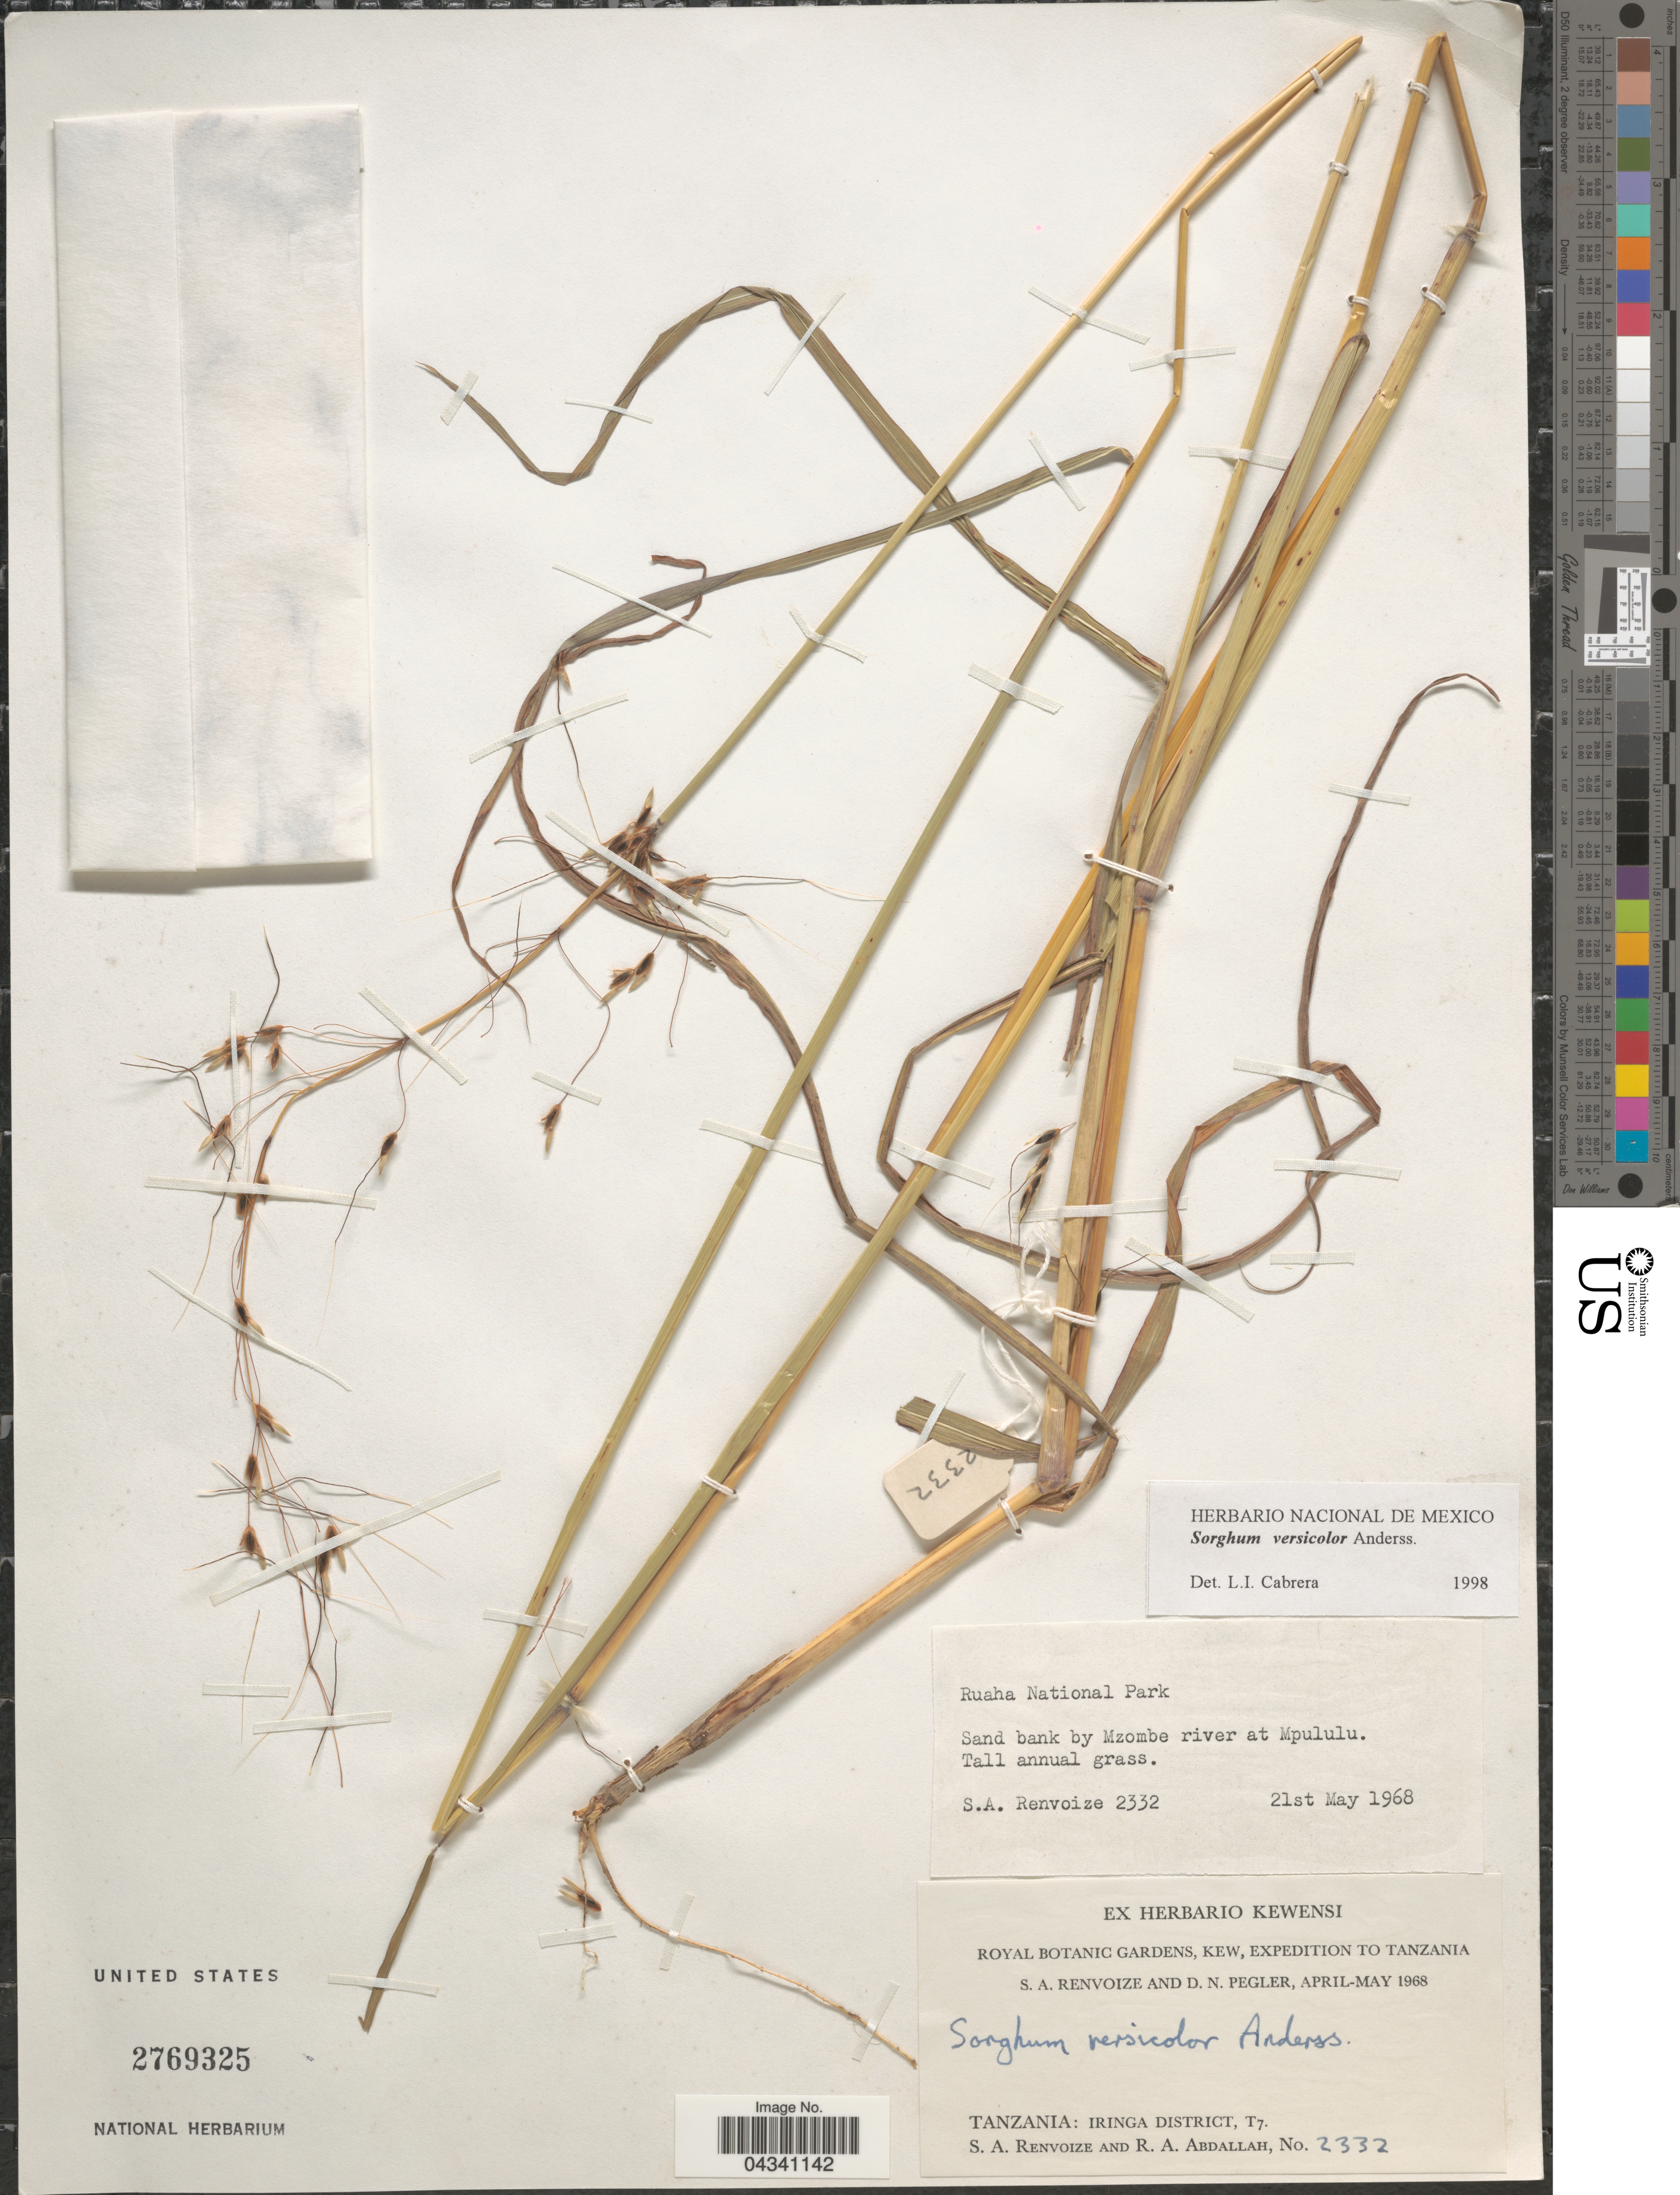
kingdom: Plantae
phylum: Tracheophyta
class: Liliopsida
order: Poales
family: Poaceae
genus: Sorghum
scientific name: Sorghum versicolor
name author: Andersson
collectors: S. A. Renvoize & R. Abdallah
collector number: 2332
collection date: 1968-05-21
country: Tanzania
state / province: Iringa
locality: Ruaha National Park. Sand bank by Mzombe river at Mpululu. Expedition to Tanzania. Iringa District, T7.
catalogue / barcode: US 2769325